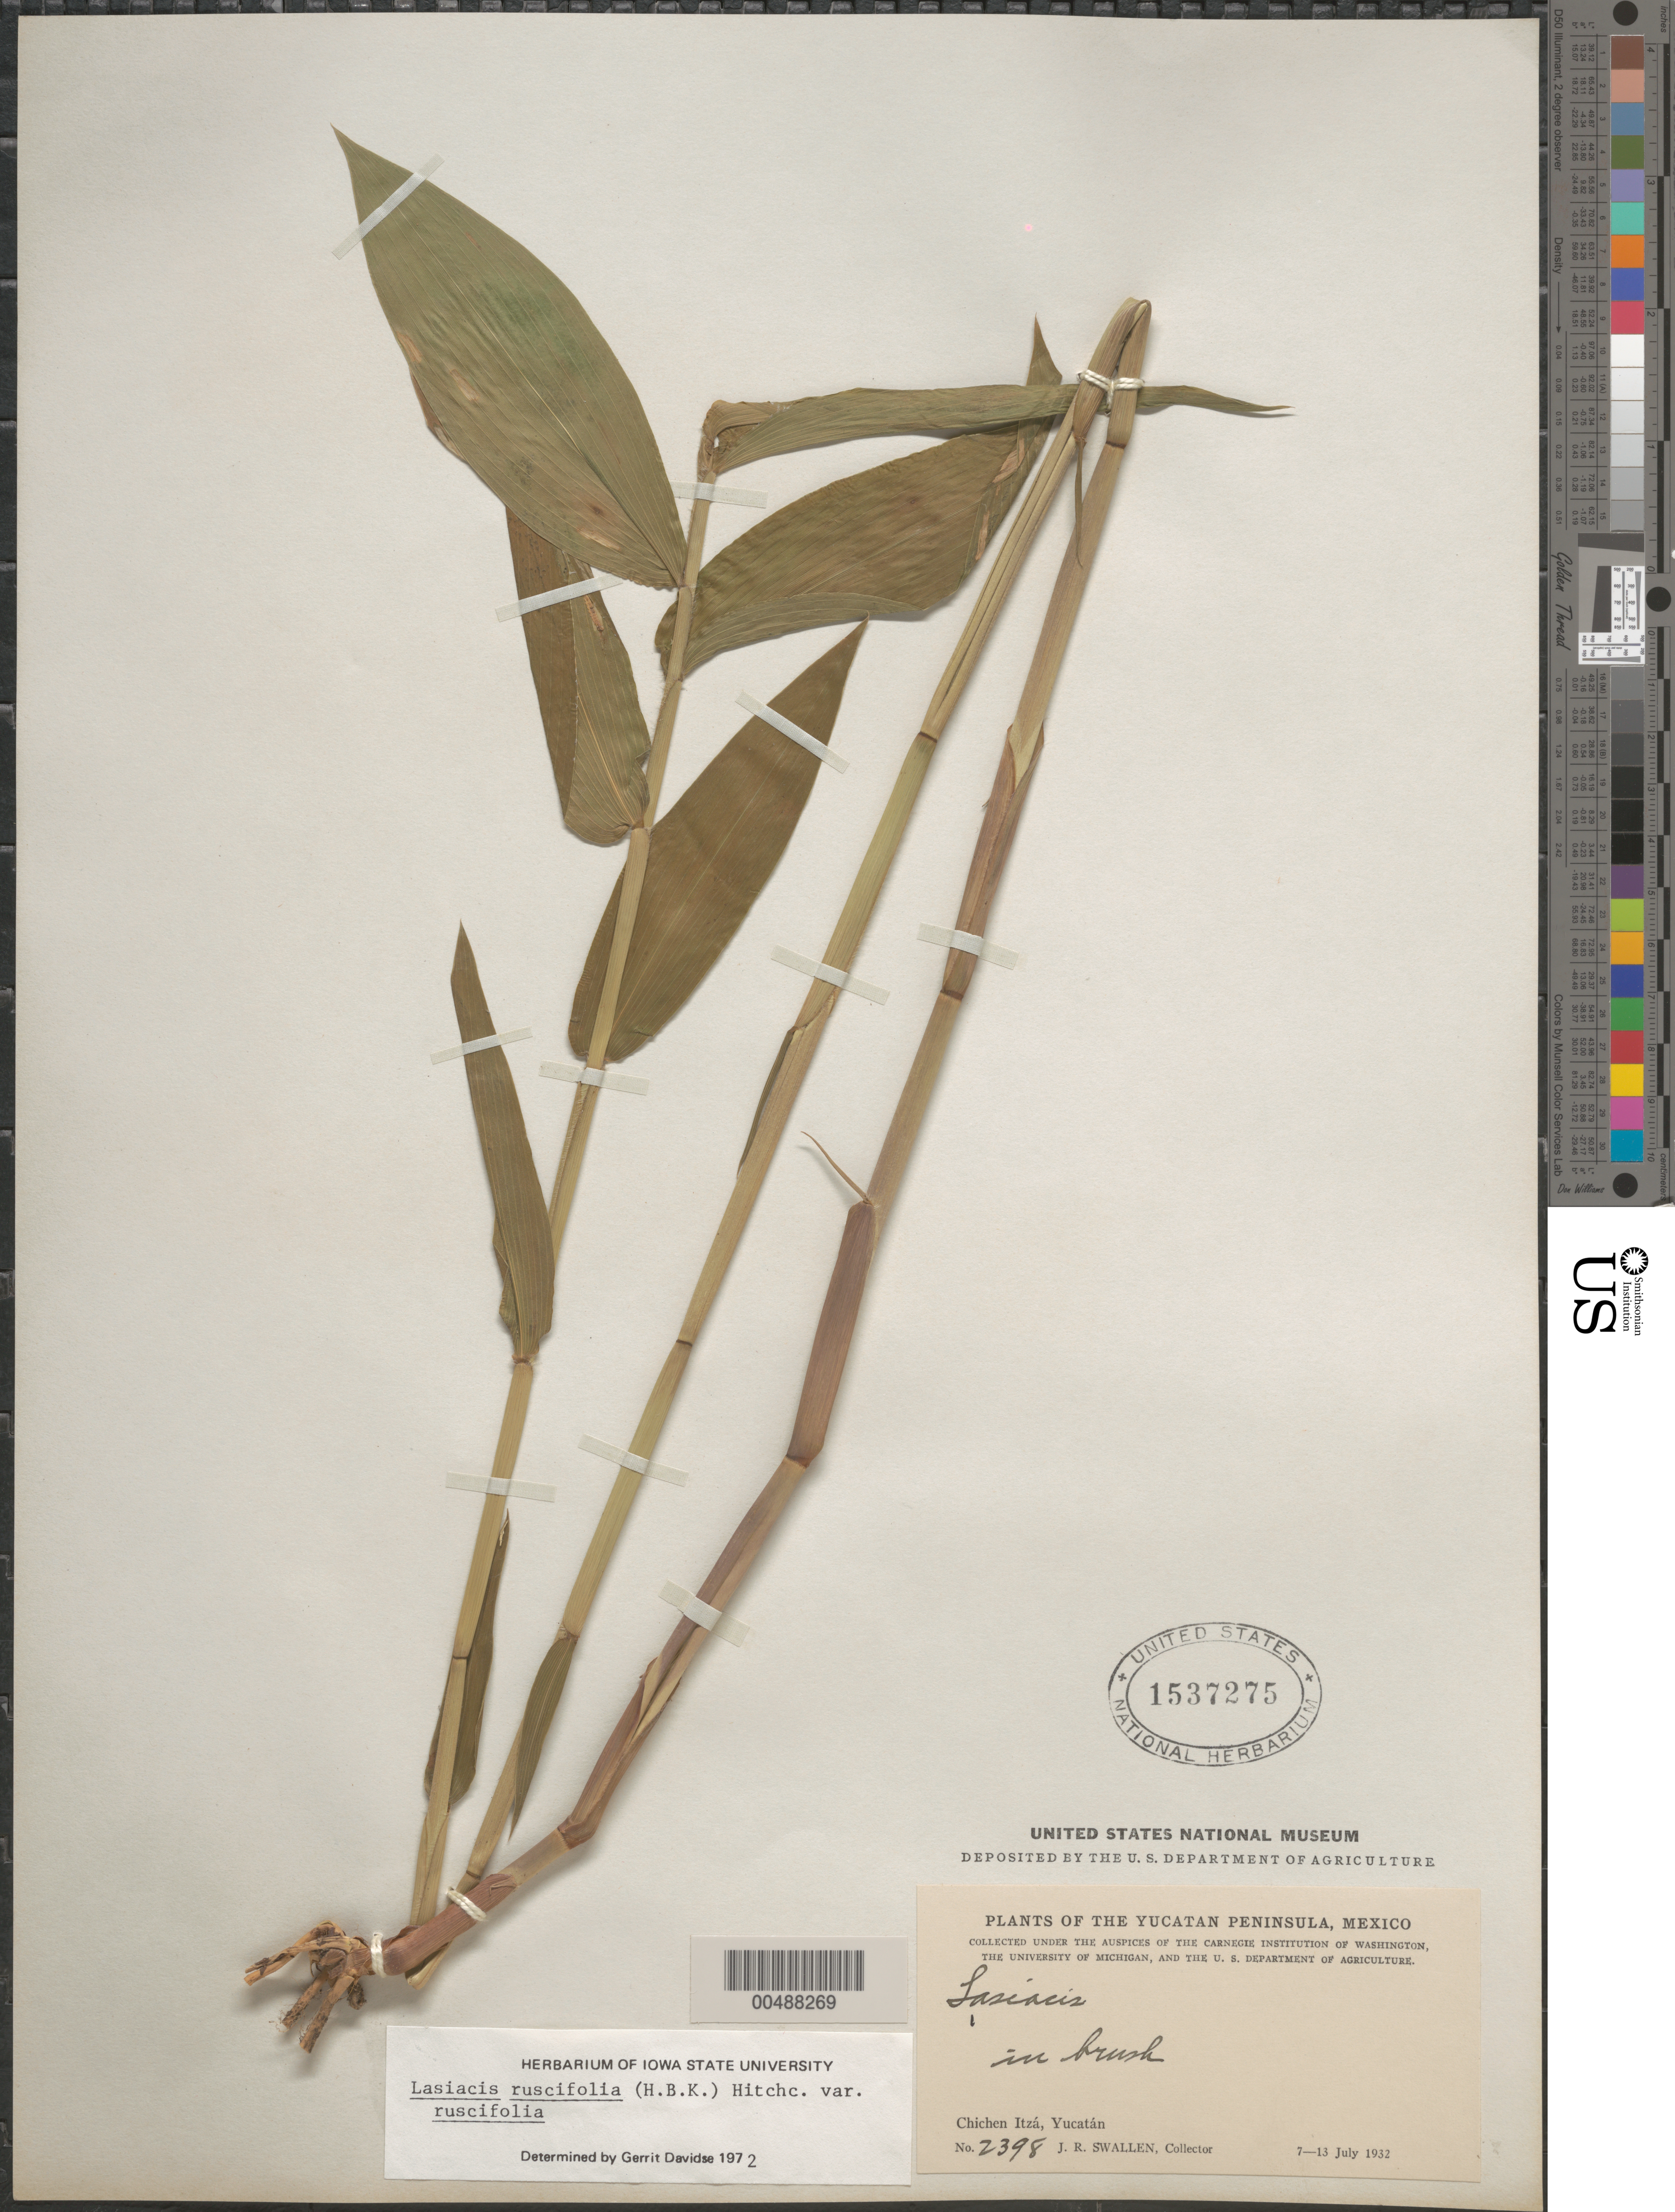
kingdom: Plantae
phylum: Tracheophyta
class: Liliopsida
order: Poales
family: Poaceae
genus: Lasiacis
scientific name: Lasiacis ruscifolia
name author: (Kunth) Hitchc.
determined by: Davidse, Gerrit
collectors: J. R. Swallen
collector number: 2398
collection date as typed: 7 Jul 1932 to 13 Jul 1932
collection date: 1932-07-07/1932-07-13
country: Mexico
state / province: Yucatan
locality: Yucatan Peninsula, Chichen Itz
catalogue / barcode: US 1537275